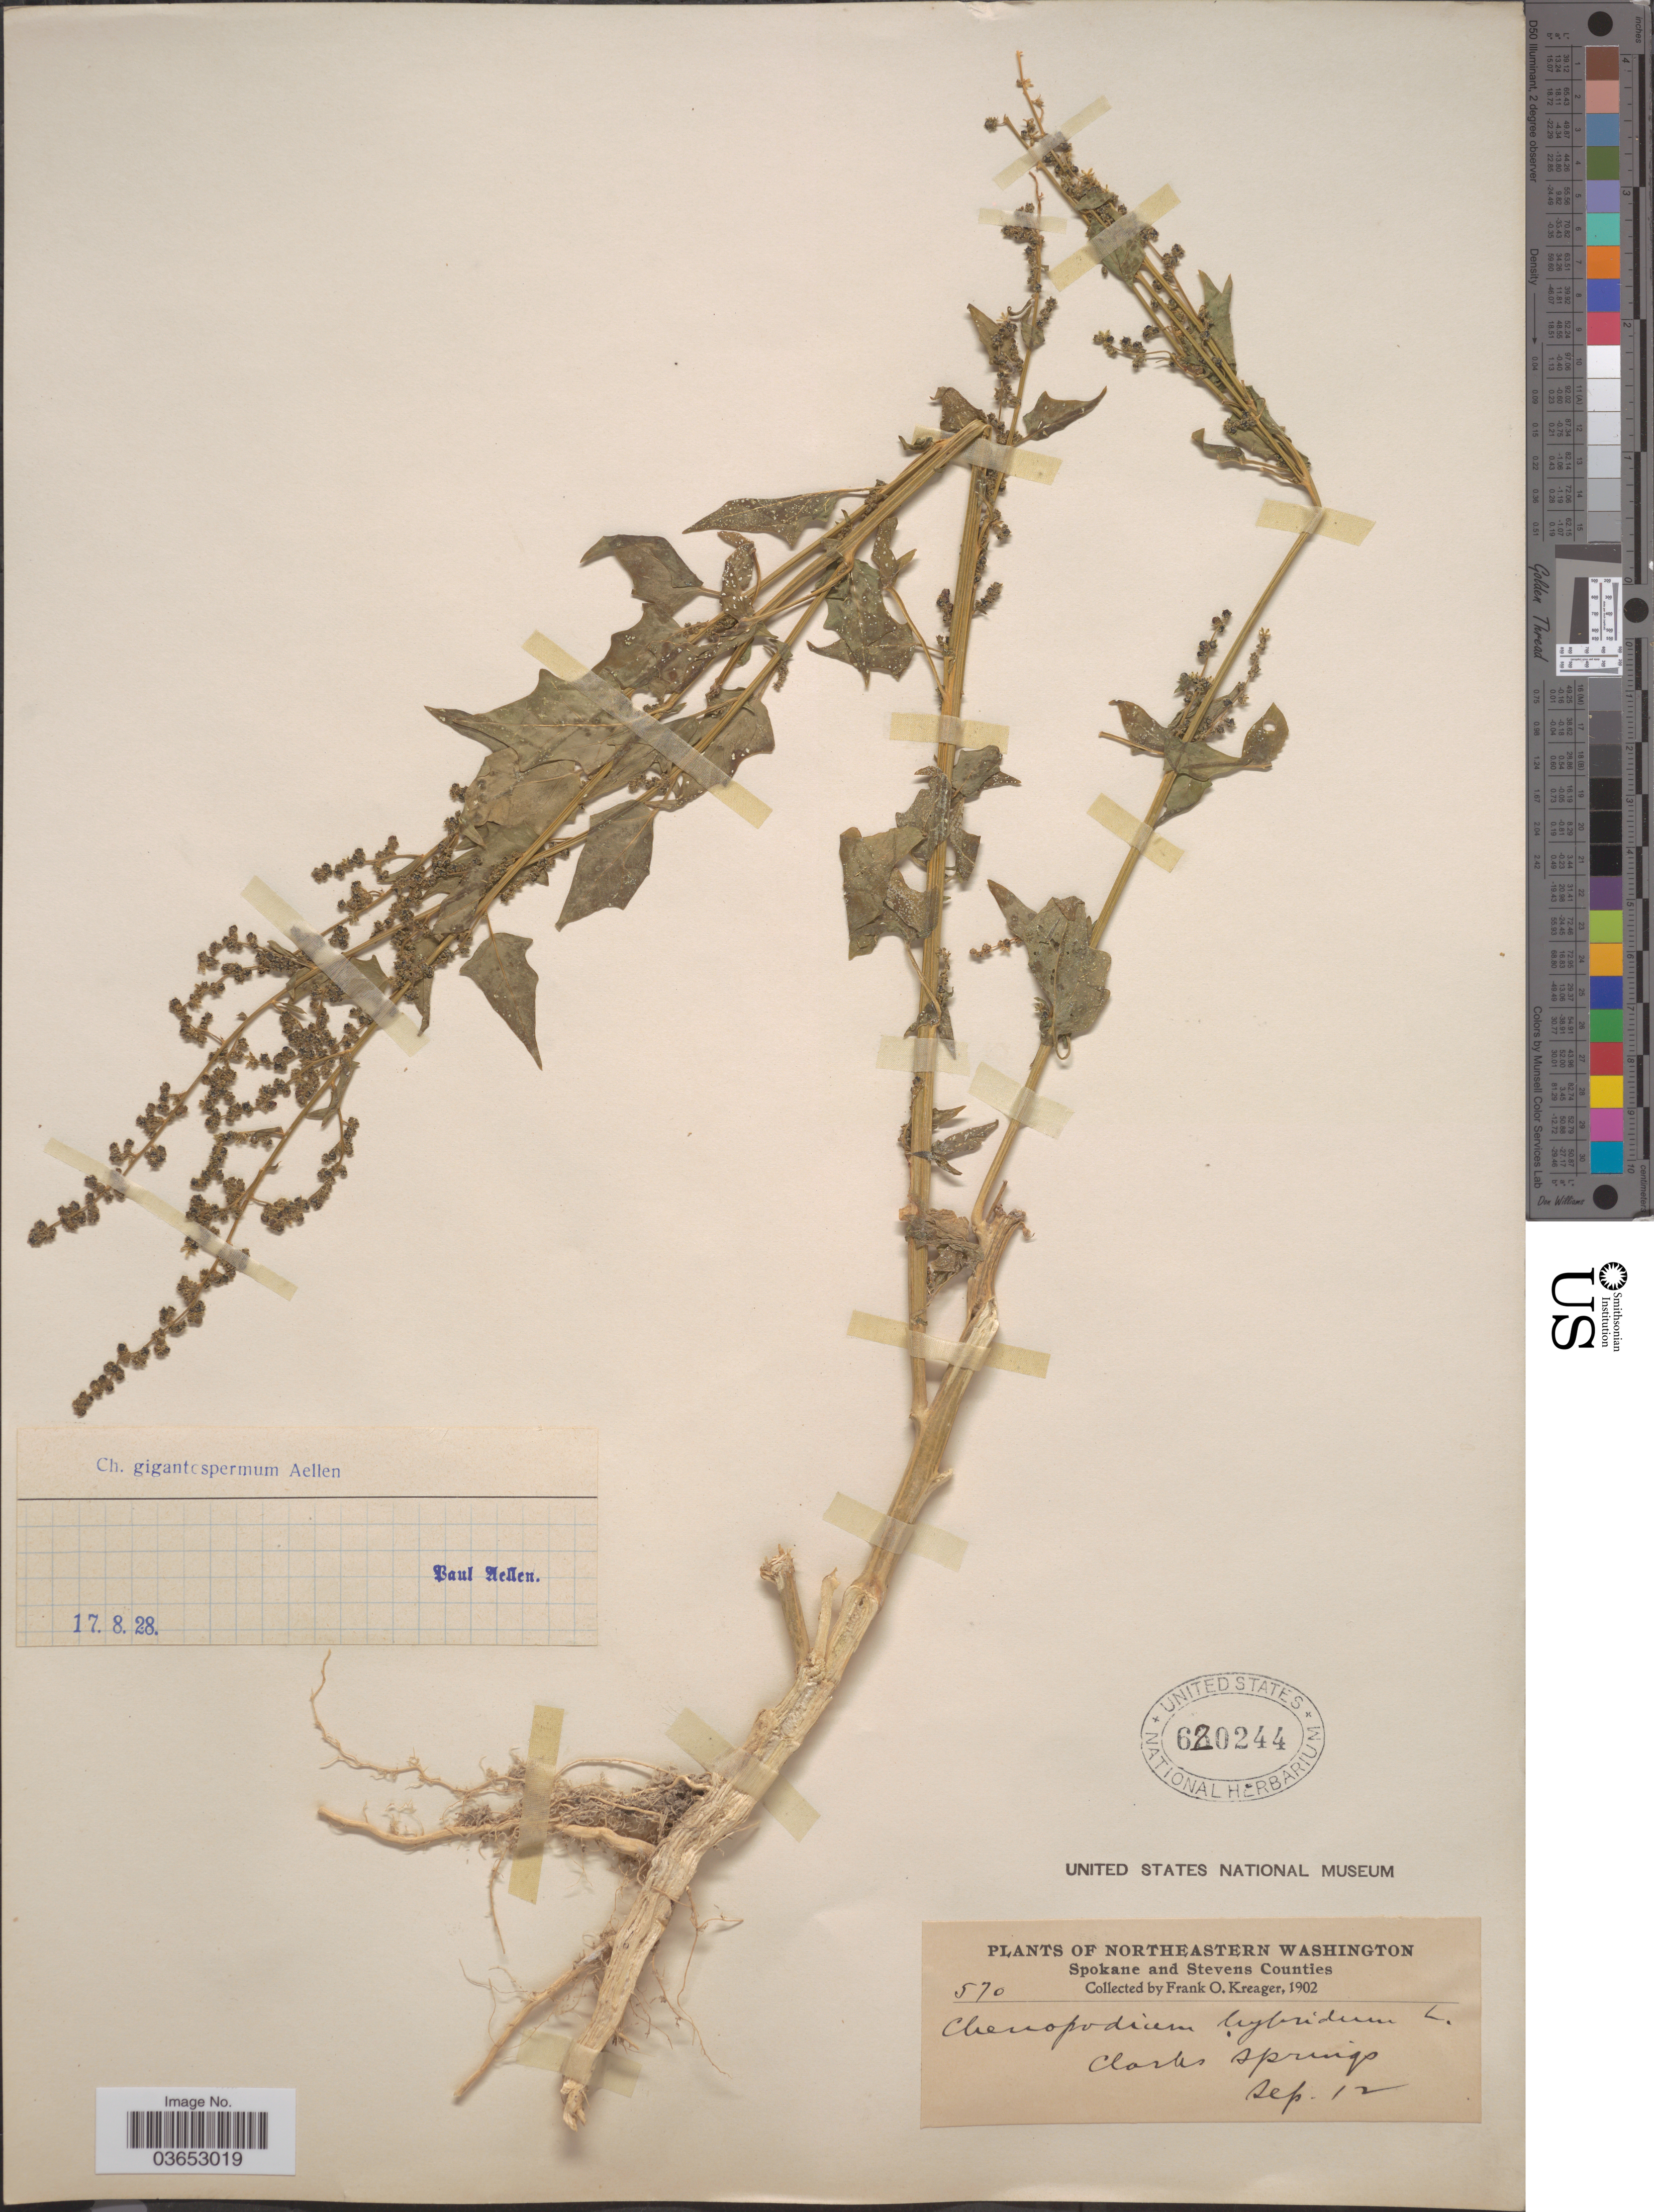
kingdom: Plantae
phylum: Tracheophyta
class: Magnoliopsida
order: Caryophyllales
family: Amaranthaceae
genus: Chenopodium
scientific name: Chenopodium gigantospermum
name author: Aellen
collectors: F. Kreager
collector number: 570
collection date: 1902-09-12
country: United States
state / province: Washington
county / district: Spokane / Stevens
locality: Northeastern Washington. Spokane and Stevens Counties. Clarks Springs.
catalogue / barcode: US 620244